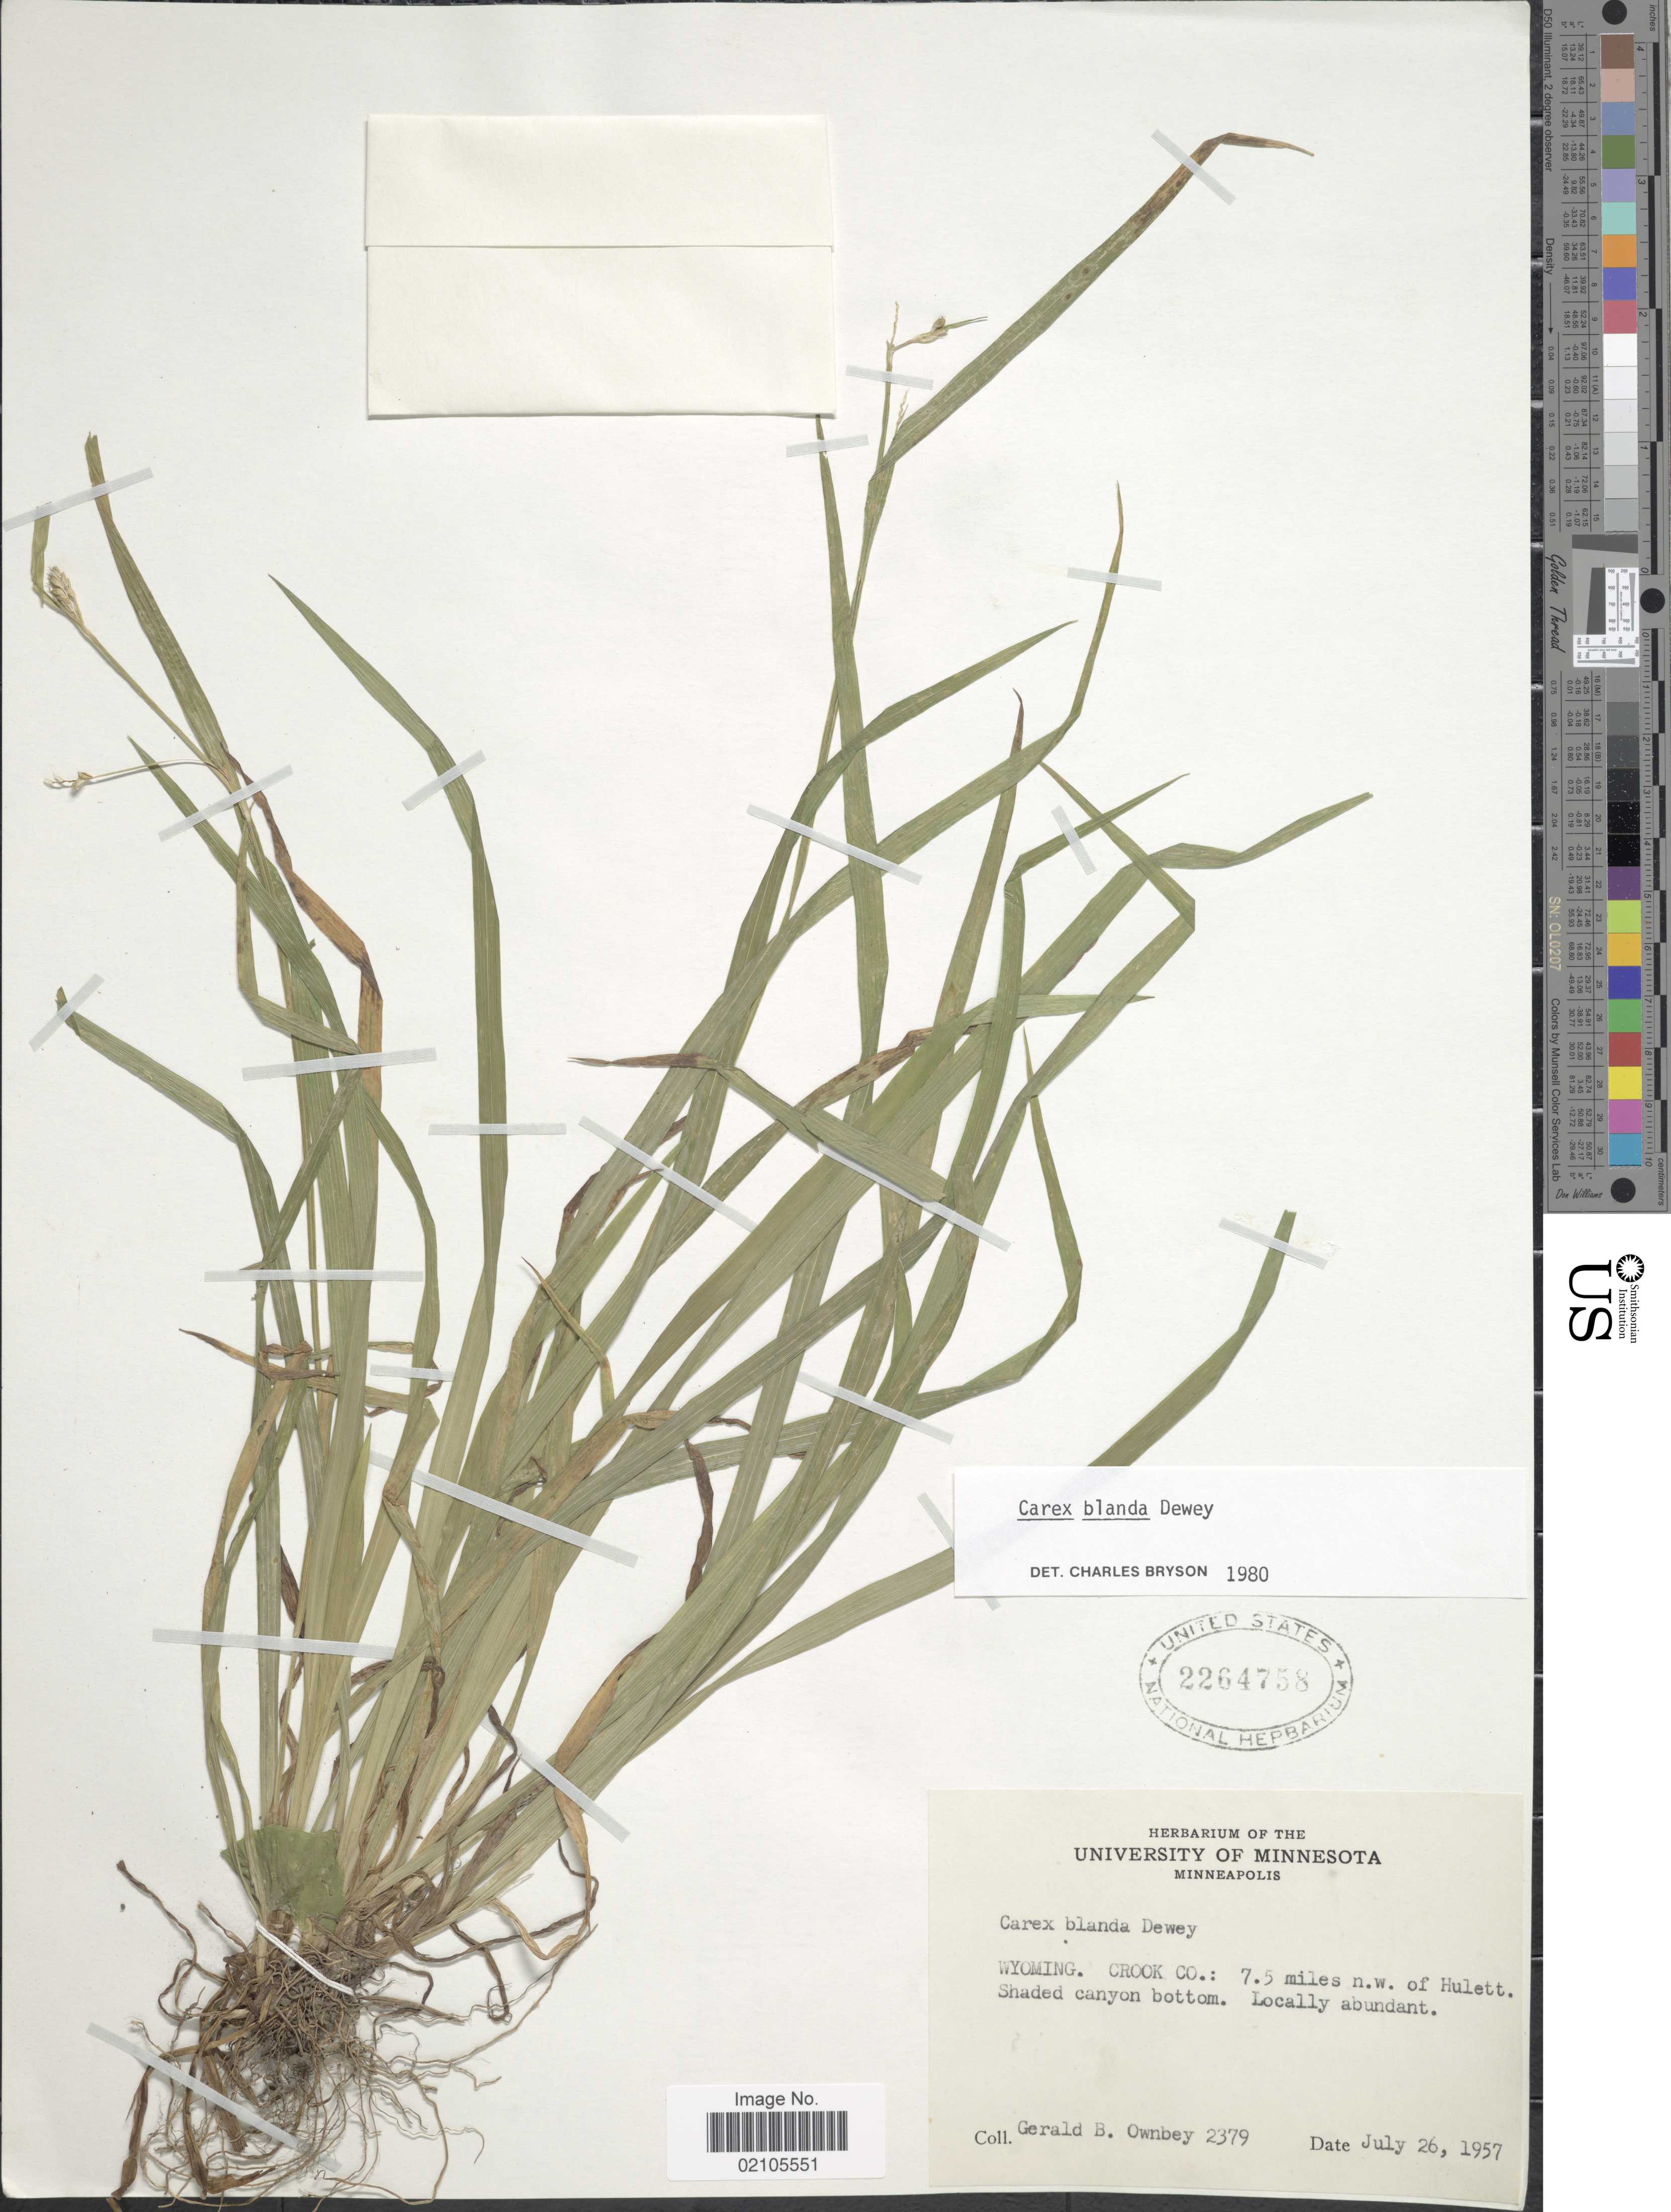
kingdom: Plantae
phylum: Tracheophyta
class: Liliopsida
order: Poales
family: Cyperaceae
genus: Carex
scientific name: Carex blanda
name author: Dewey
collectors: G. B. Ownbey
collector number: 2379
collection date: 1957-07-26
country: United States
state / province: Wyoming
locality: Wyoming, Crook Co.: 7.5 miles n.w. of Hulett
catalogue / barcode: US 2264758